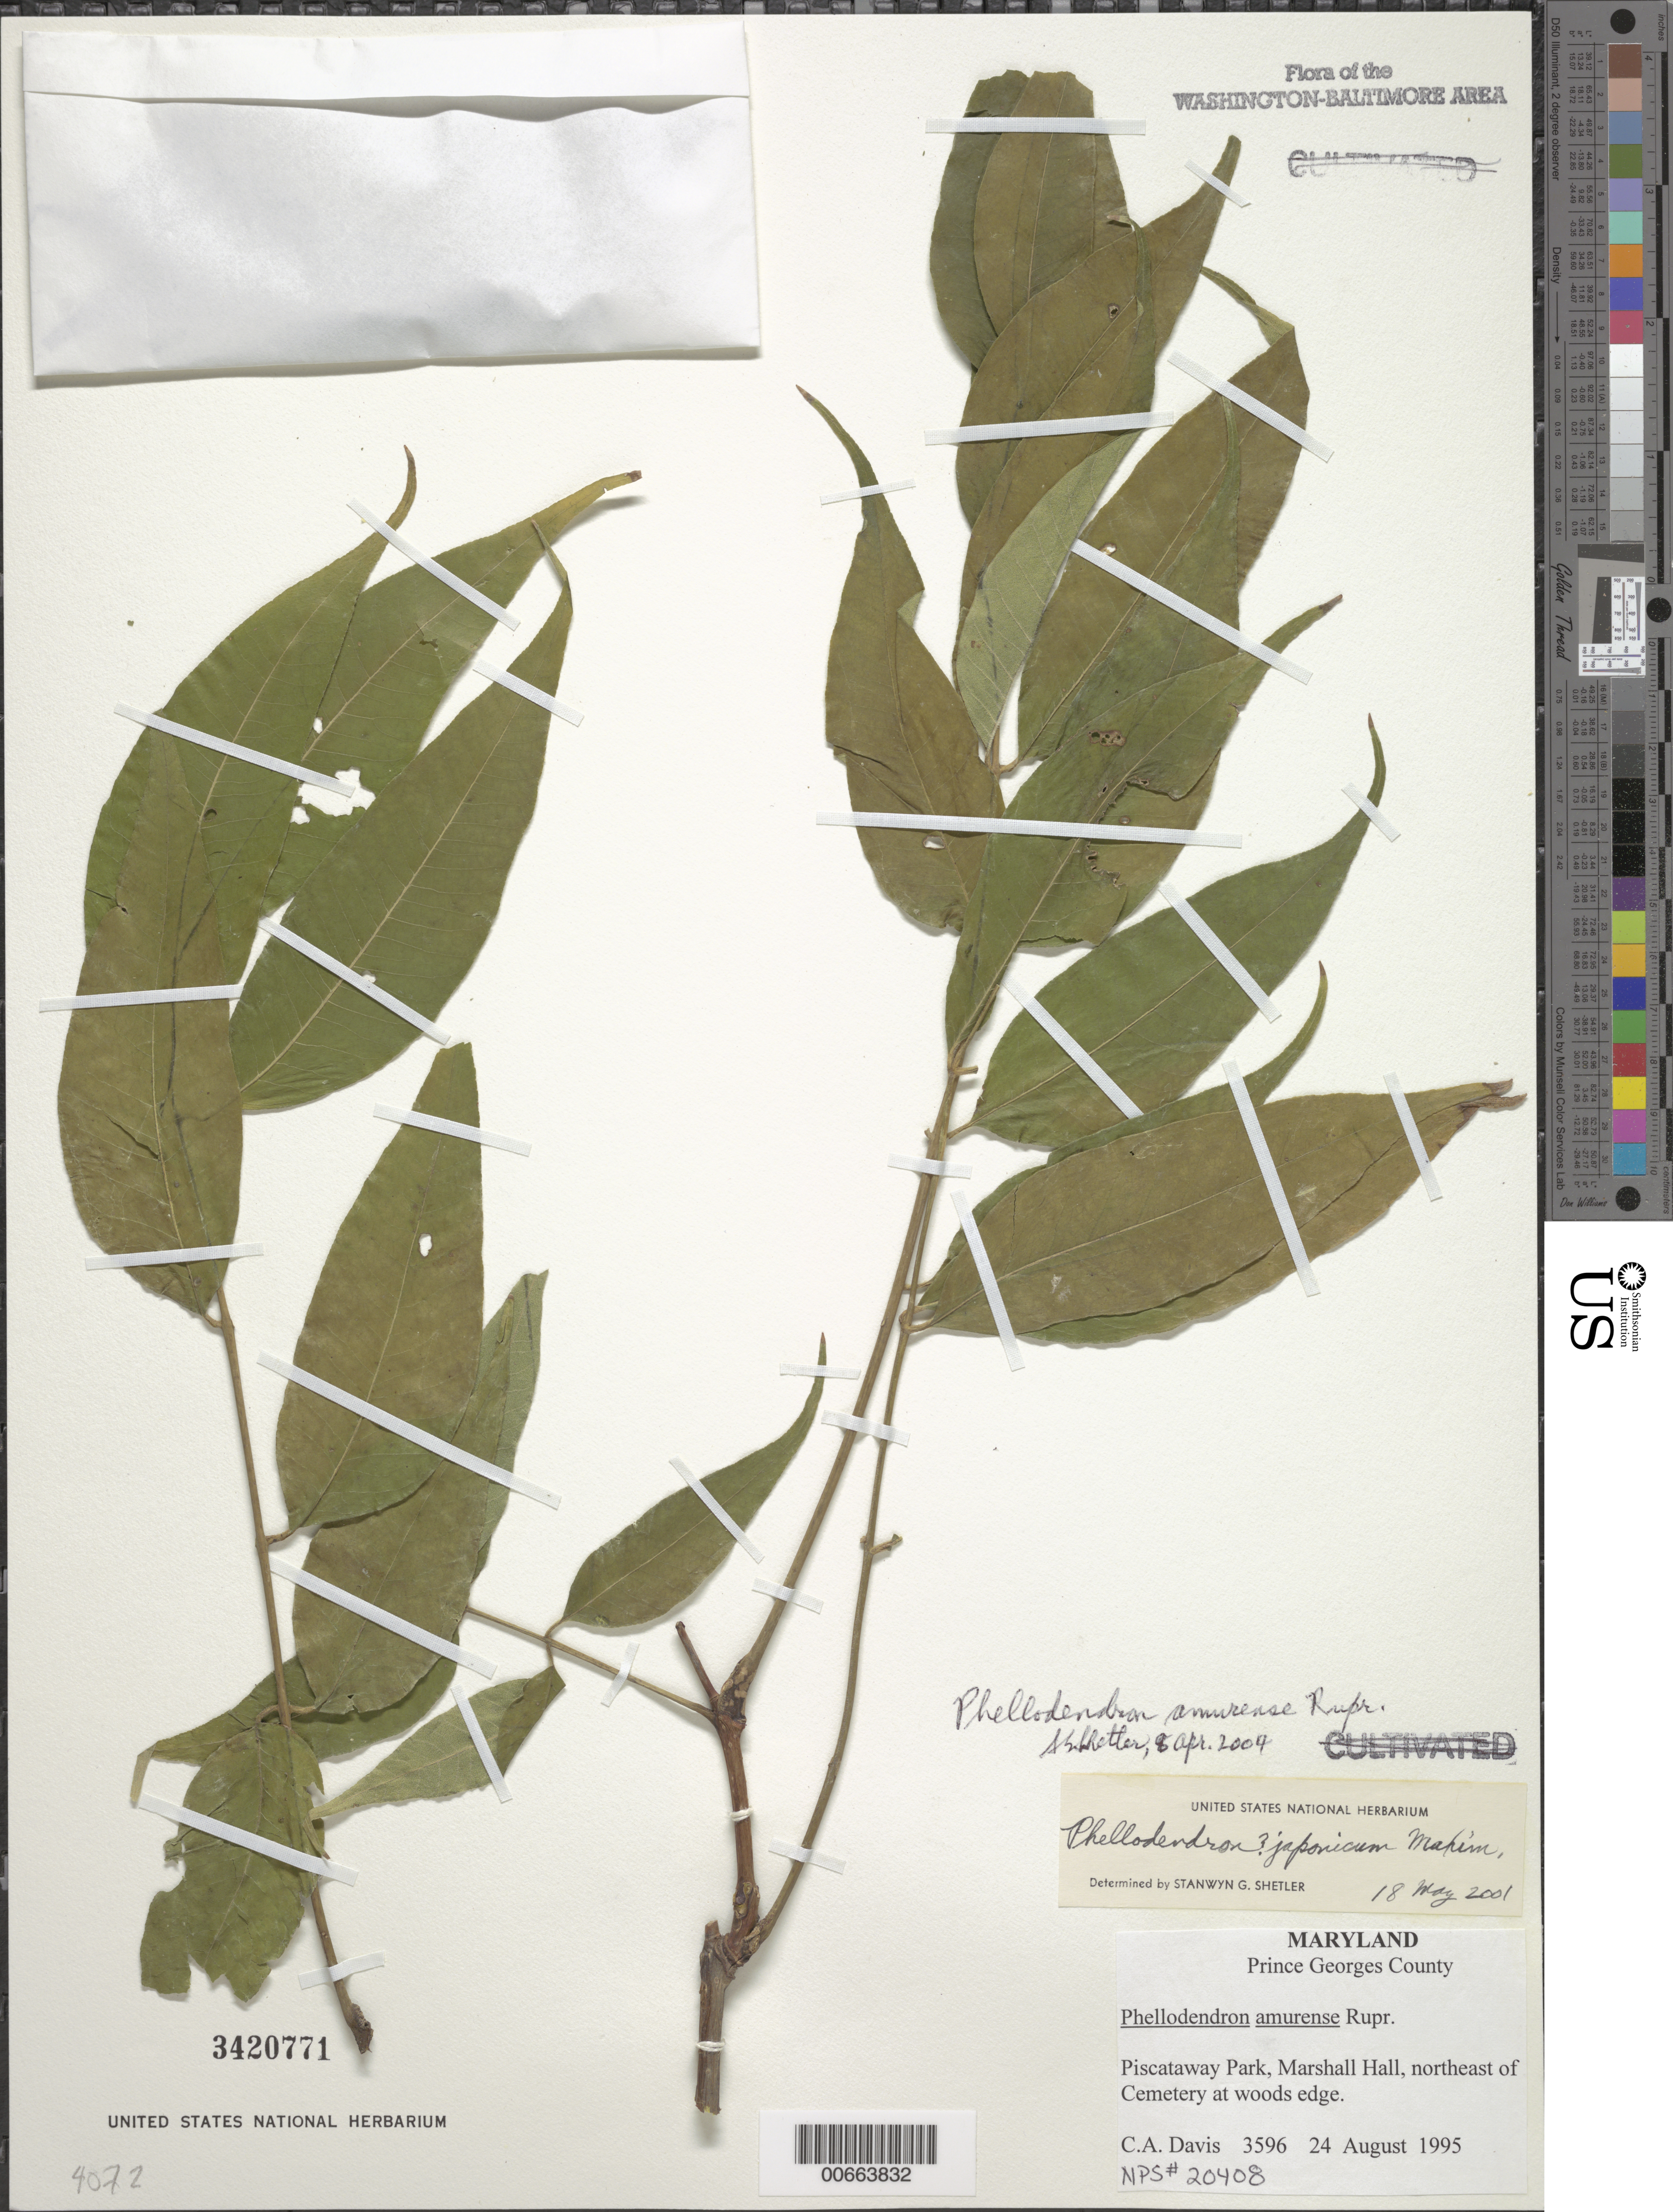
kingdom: Plantae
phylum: Tracheophyta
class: Magnoliopsida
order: Sapindales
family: Rutaceae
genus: Phellodendron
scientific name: Phellodendron amurense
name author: Rupr.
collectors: C. Davis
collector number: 3596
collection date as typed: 24 Aug 1995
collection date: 1995-08-24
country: United States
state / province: Maryland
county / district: Prince George's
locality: Piscataway Park, Marshall Hall, northeast of Cemetery.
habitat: Woods edge.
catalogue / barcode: US 3420771